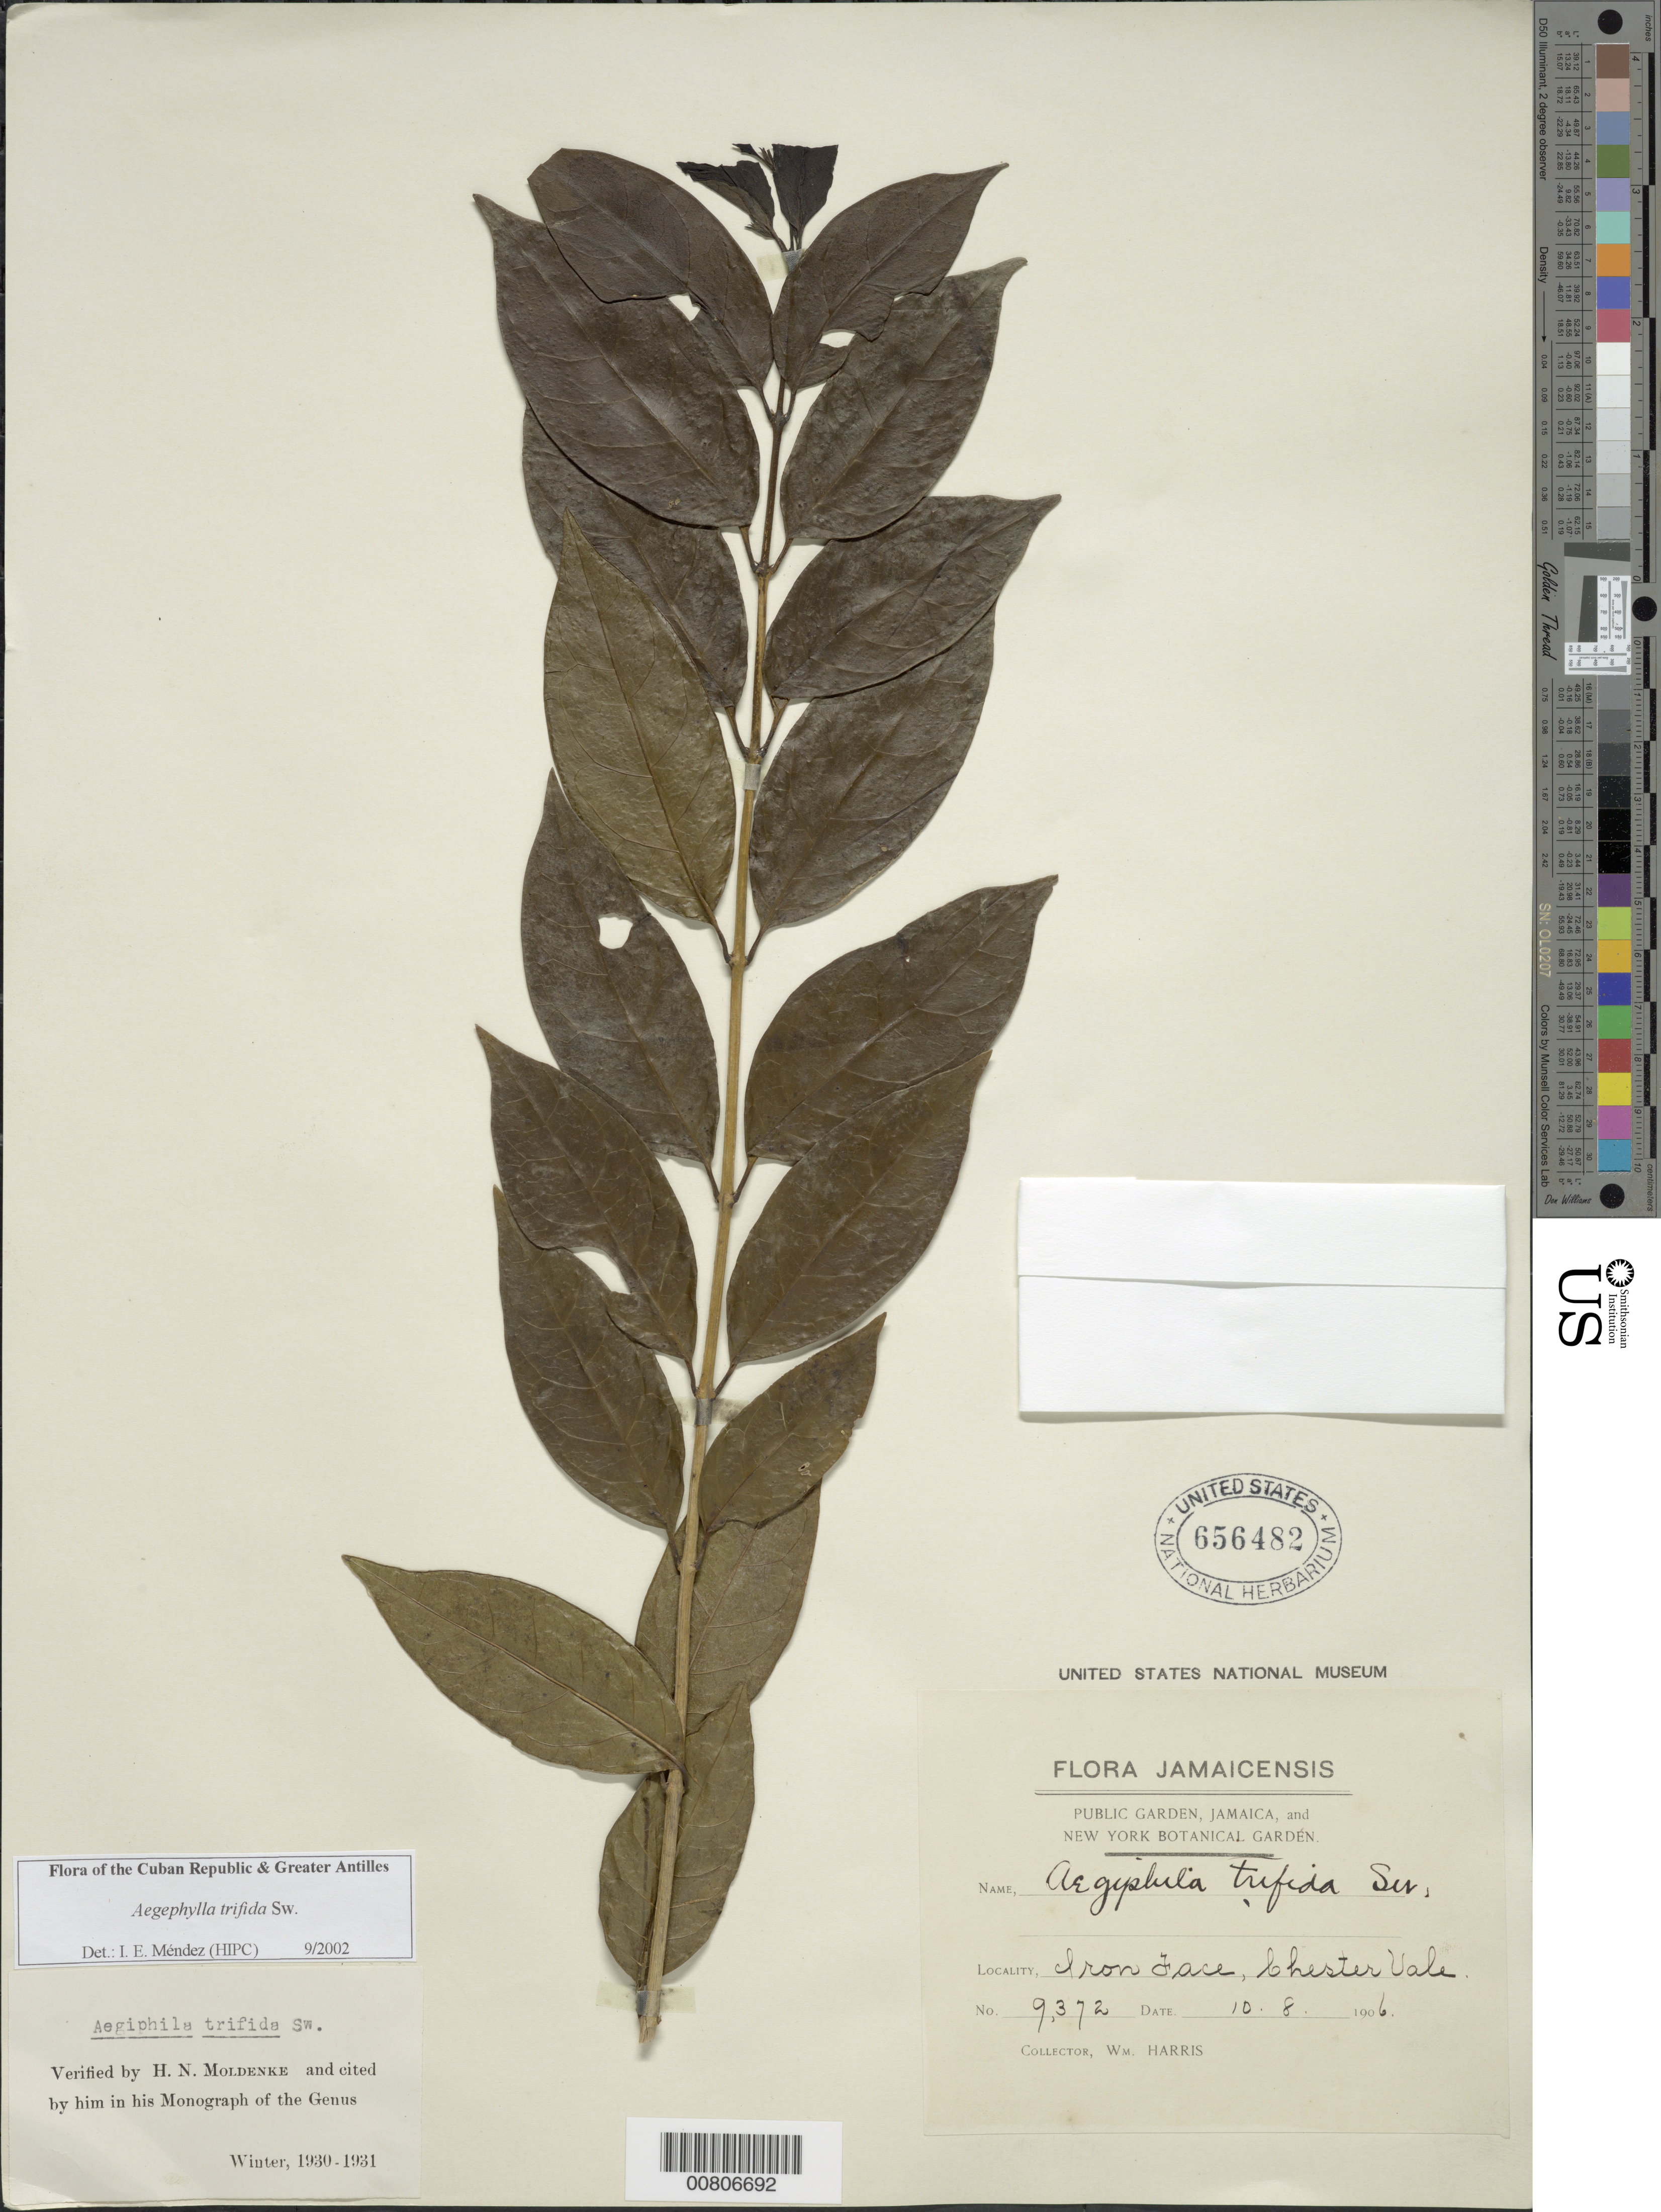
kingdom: Plantae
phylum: Tracheophyta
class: Magnoliopsida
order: Lamiales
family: Lamiaceae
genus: Aegiphila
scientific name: Aegiphila trifida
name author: Sw.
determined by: Méndez, Isidro E., (HIPC)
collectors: W. H. Harris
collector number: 9372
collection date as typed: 10 Aug 1906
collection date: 1906-08-10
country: Jamaica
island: Jamaica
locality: Iron Face, Chester Vale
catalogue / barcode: US 656482